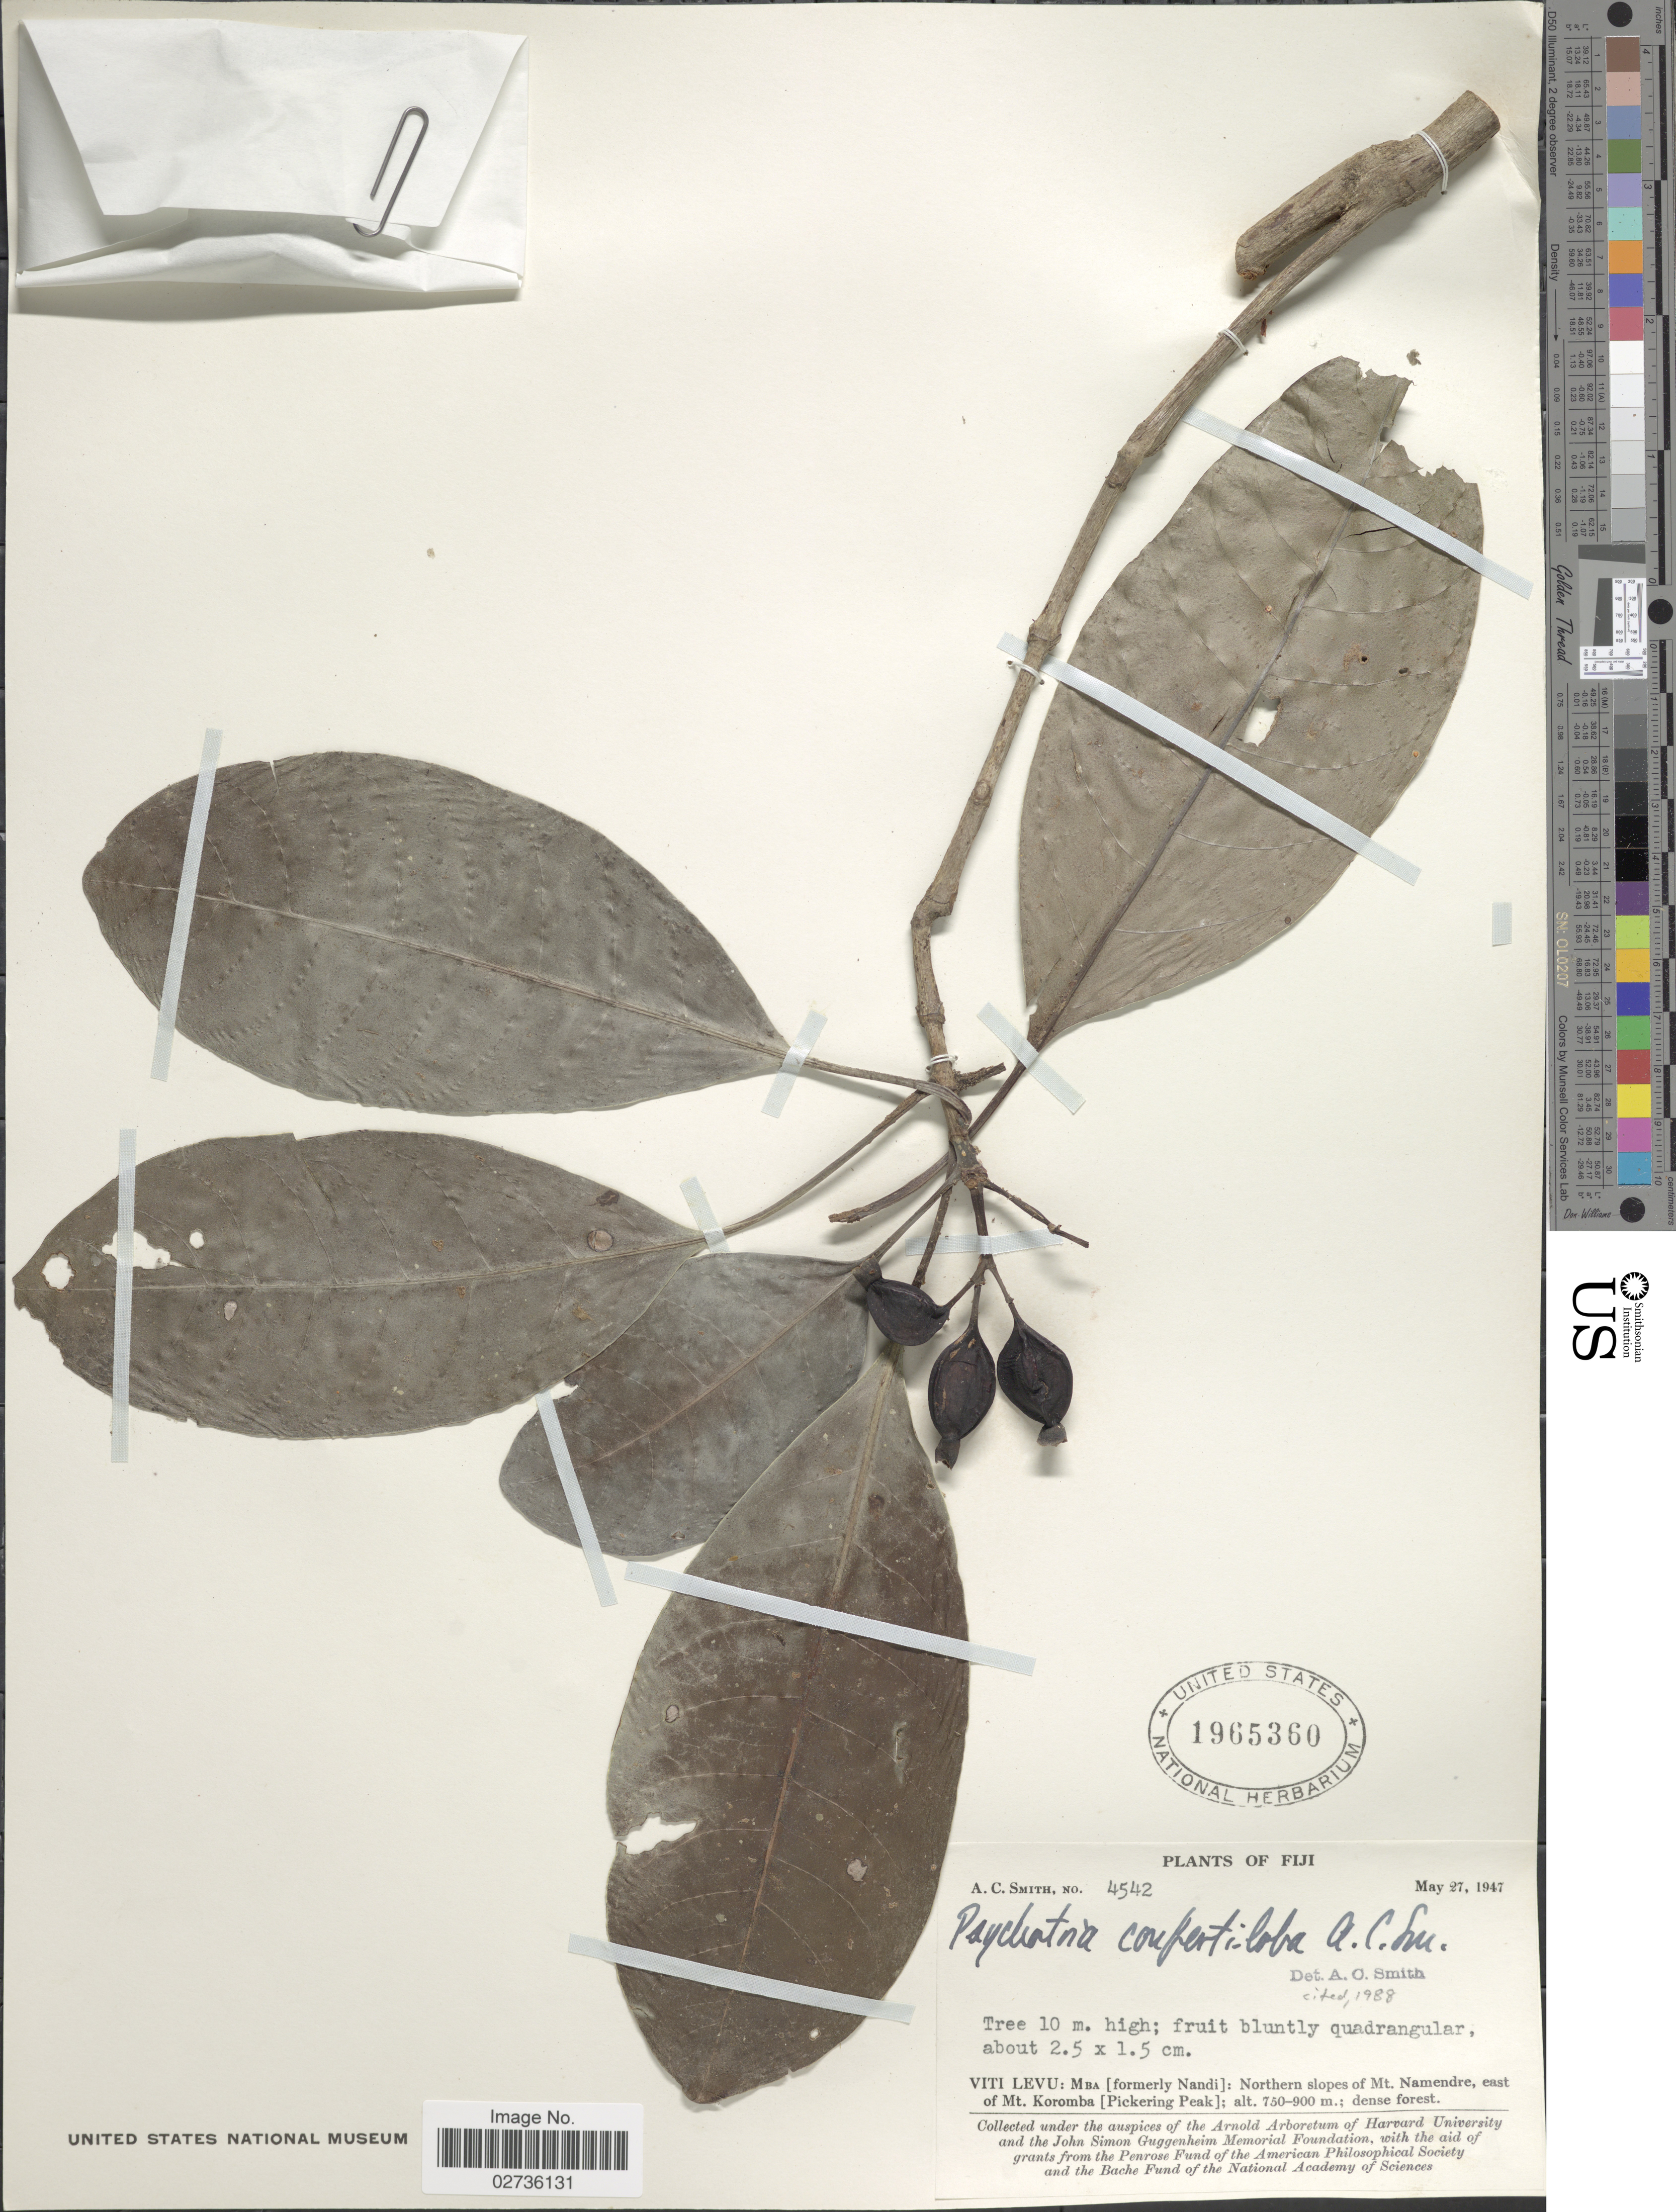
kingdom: Plantae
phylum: Tracheophyta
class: Magnoliopsida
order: Gentianales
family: Rubiaceae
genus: Psychotria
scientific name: Psychotria confertiloba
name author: A.C. Sm.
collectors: A. C. Smith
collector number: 4542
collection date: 1947-05-27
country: Fiji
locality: Viti Levu: MBA [formerly Nandi]: Northern slopes of Mt. Namendre, east of Mt. Koromba [Pickering Peak].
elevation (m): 750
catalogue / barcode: US 1965360